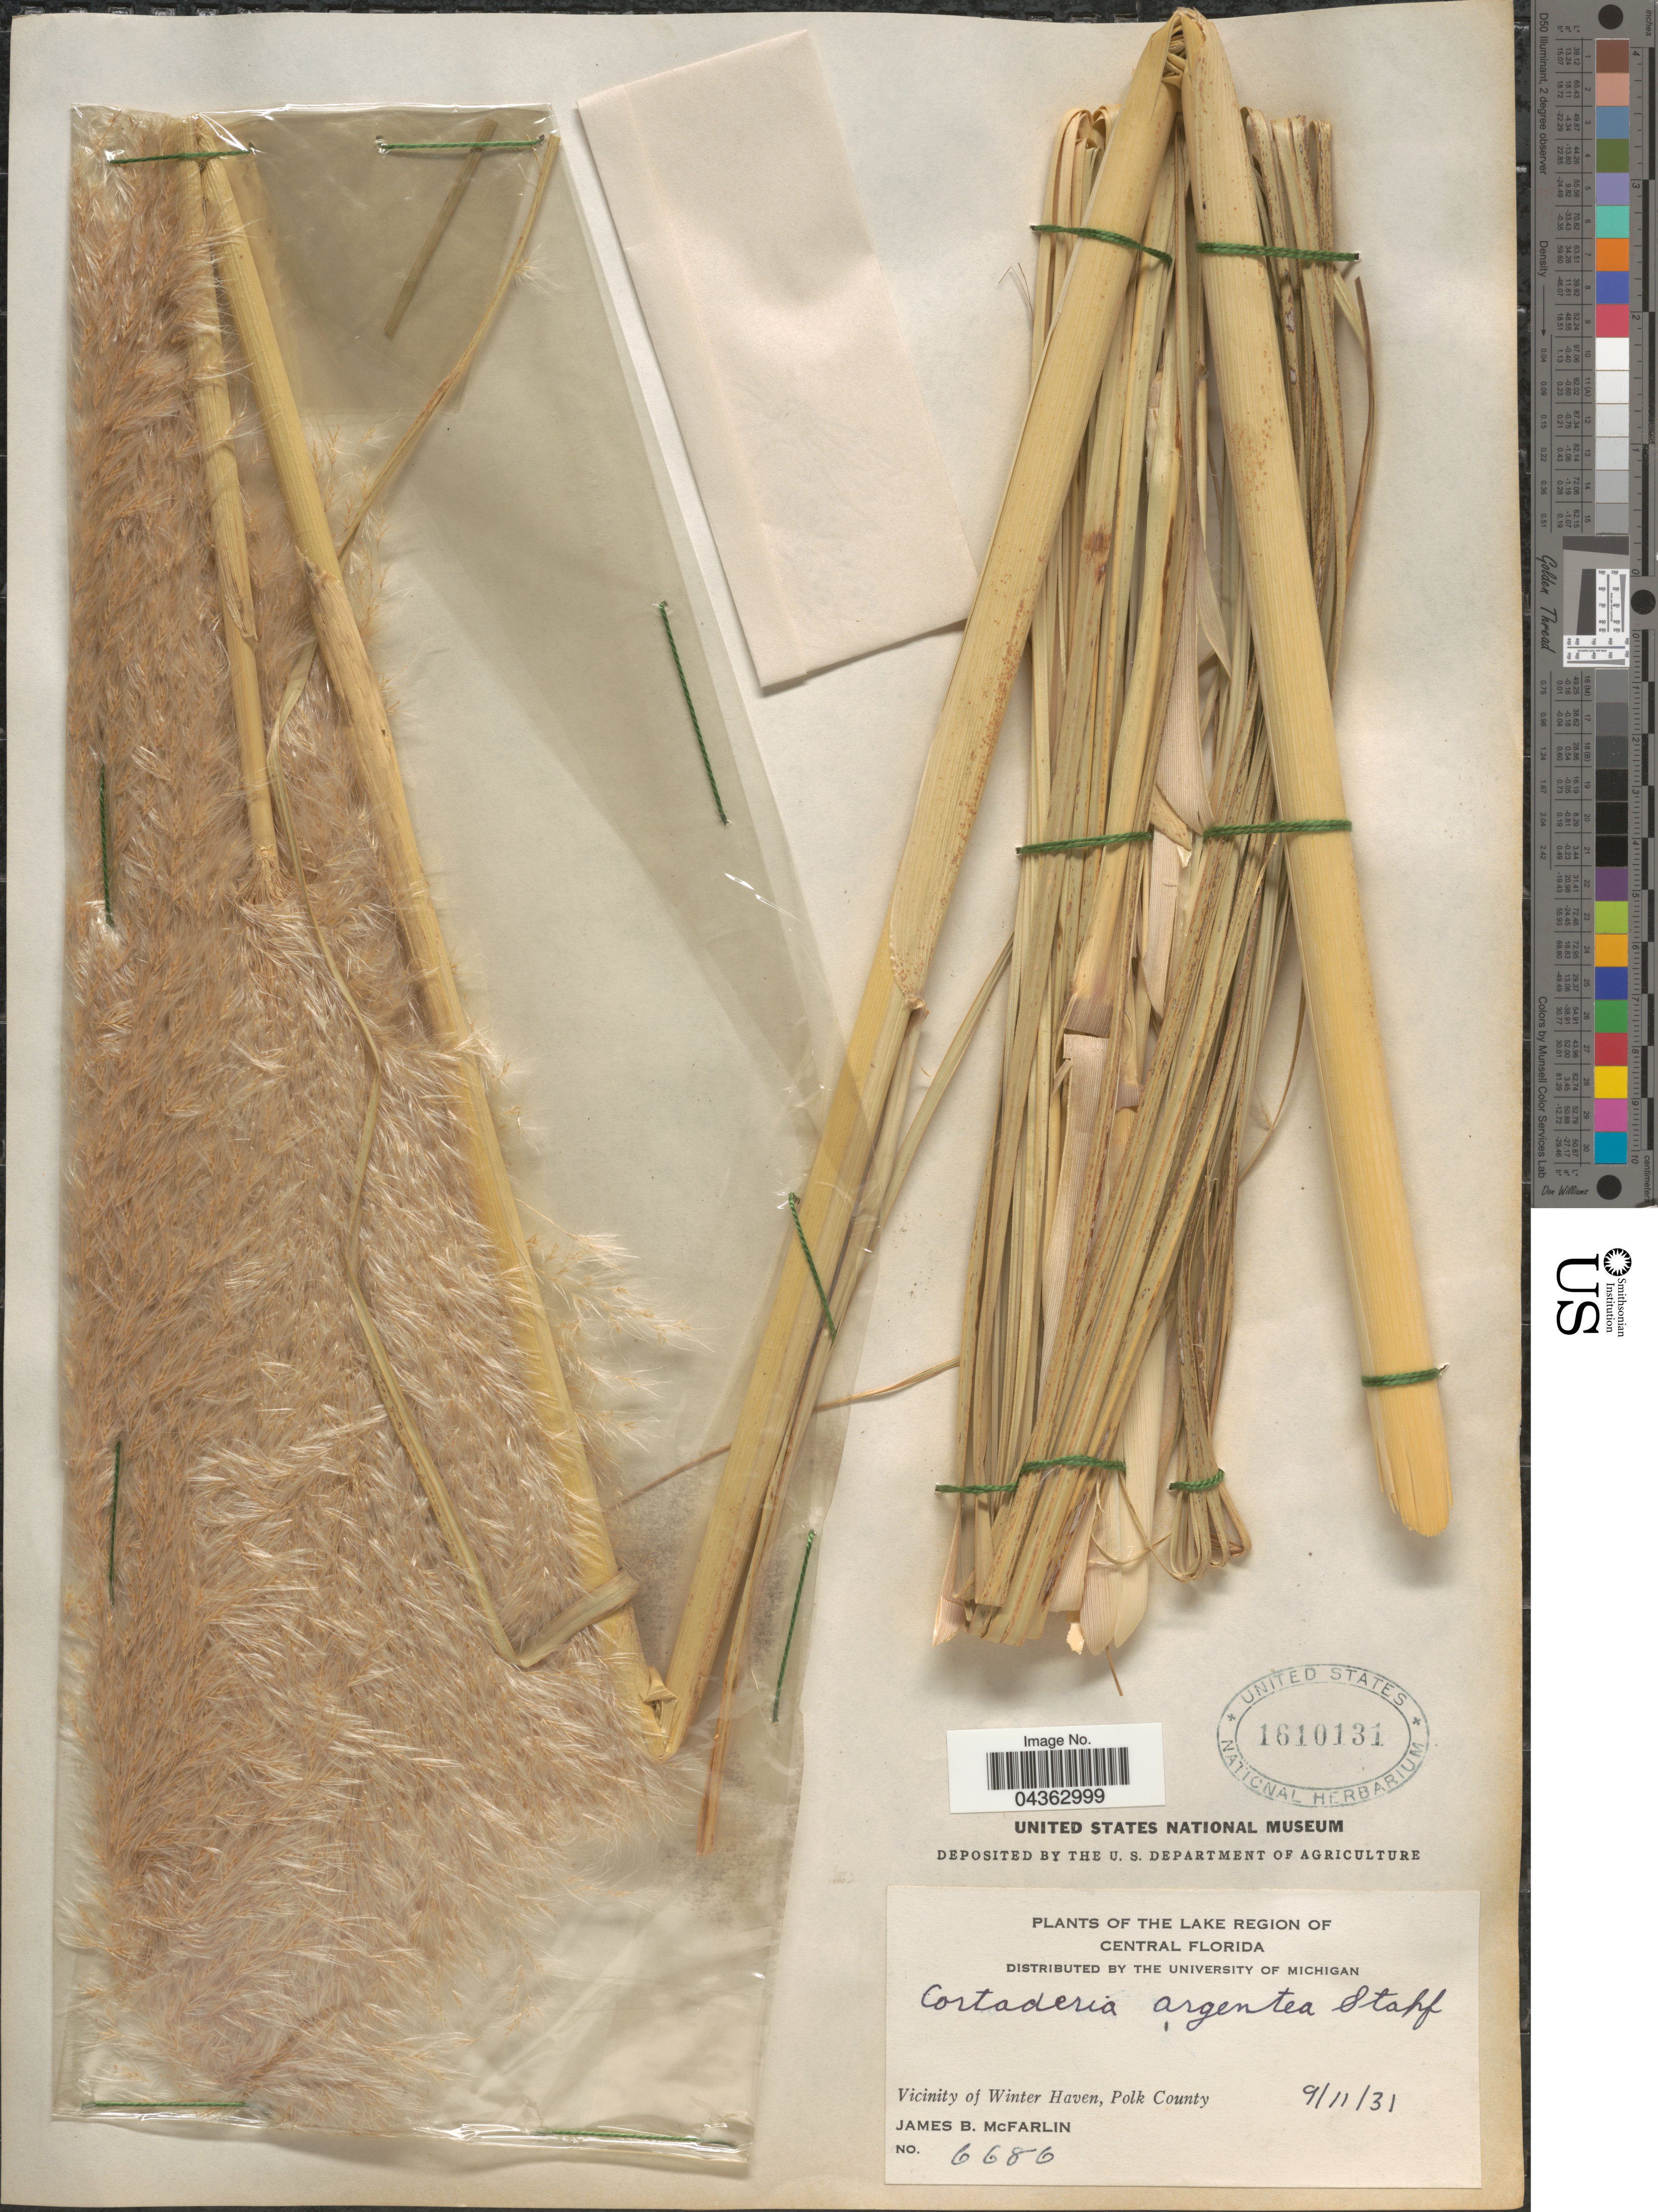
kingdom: Plantae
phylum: Tracheophyta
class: Liliopsida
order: Poales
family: Poaceae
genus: Cortaderia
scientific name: Cortaderia selloana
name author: (Schult. & Schult. f.) Asch. & Graebn.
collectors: J. McFarlin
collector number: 6686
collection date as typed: Transcribed d/m/y: 9/11/31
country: United States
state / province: Florida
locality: Lake Region of Central Florida. Vicinity of Winter Haven, Polk County.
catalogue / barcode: US 1610131